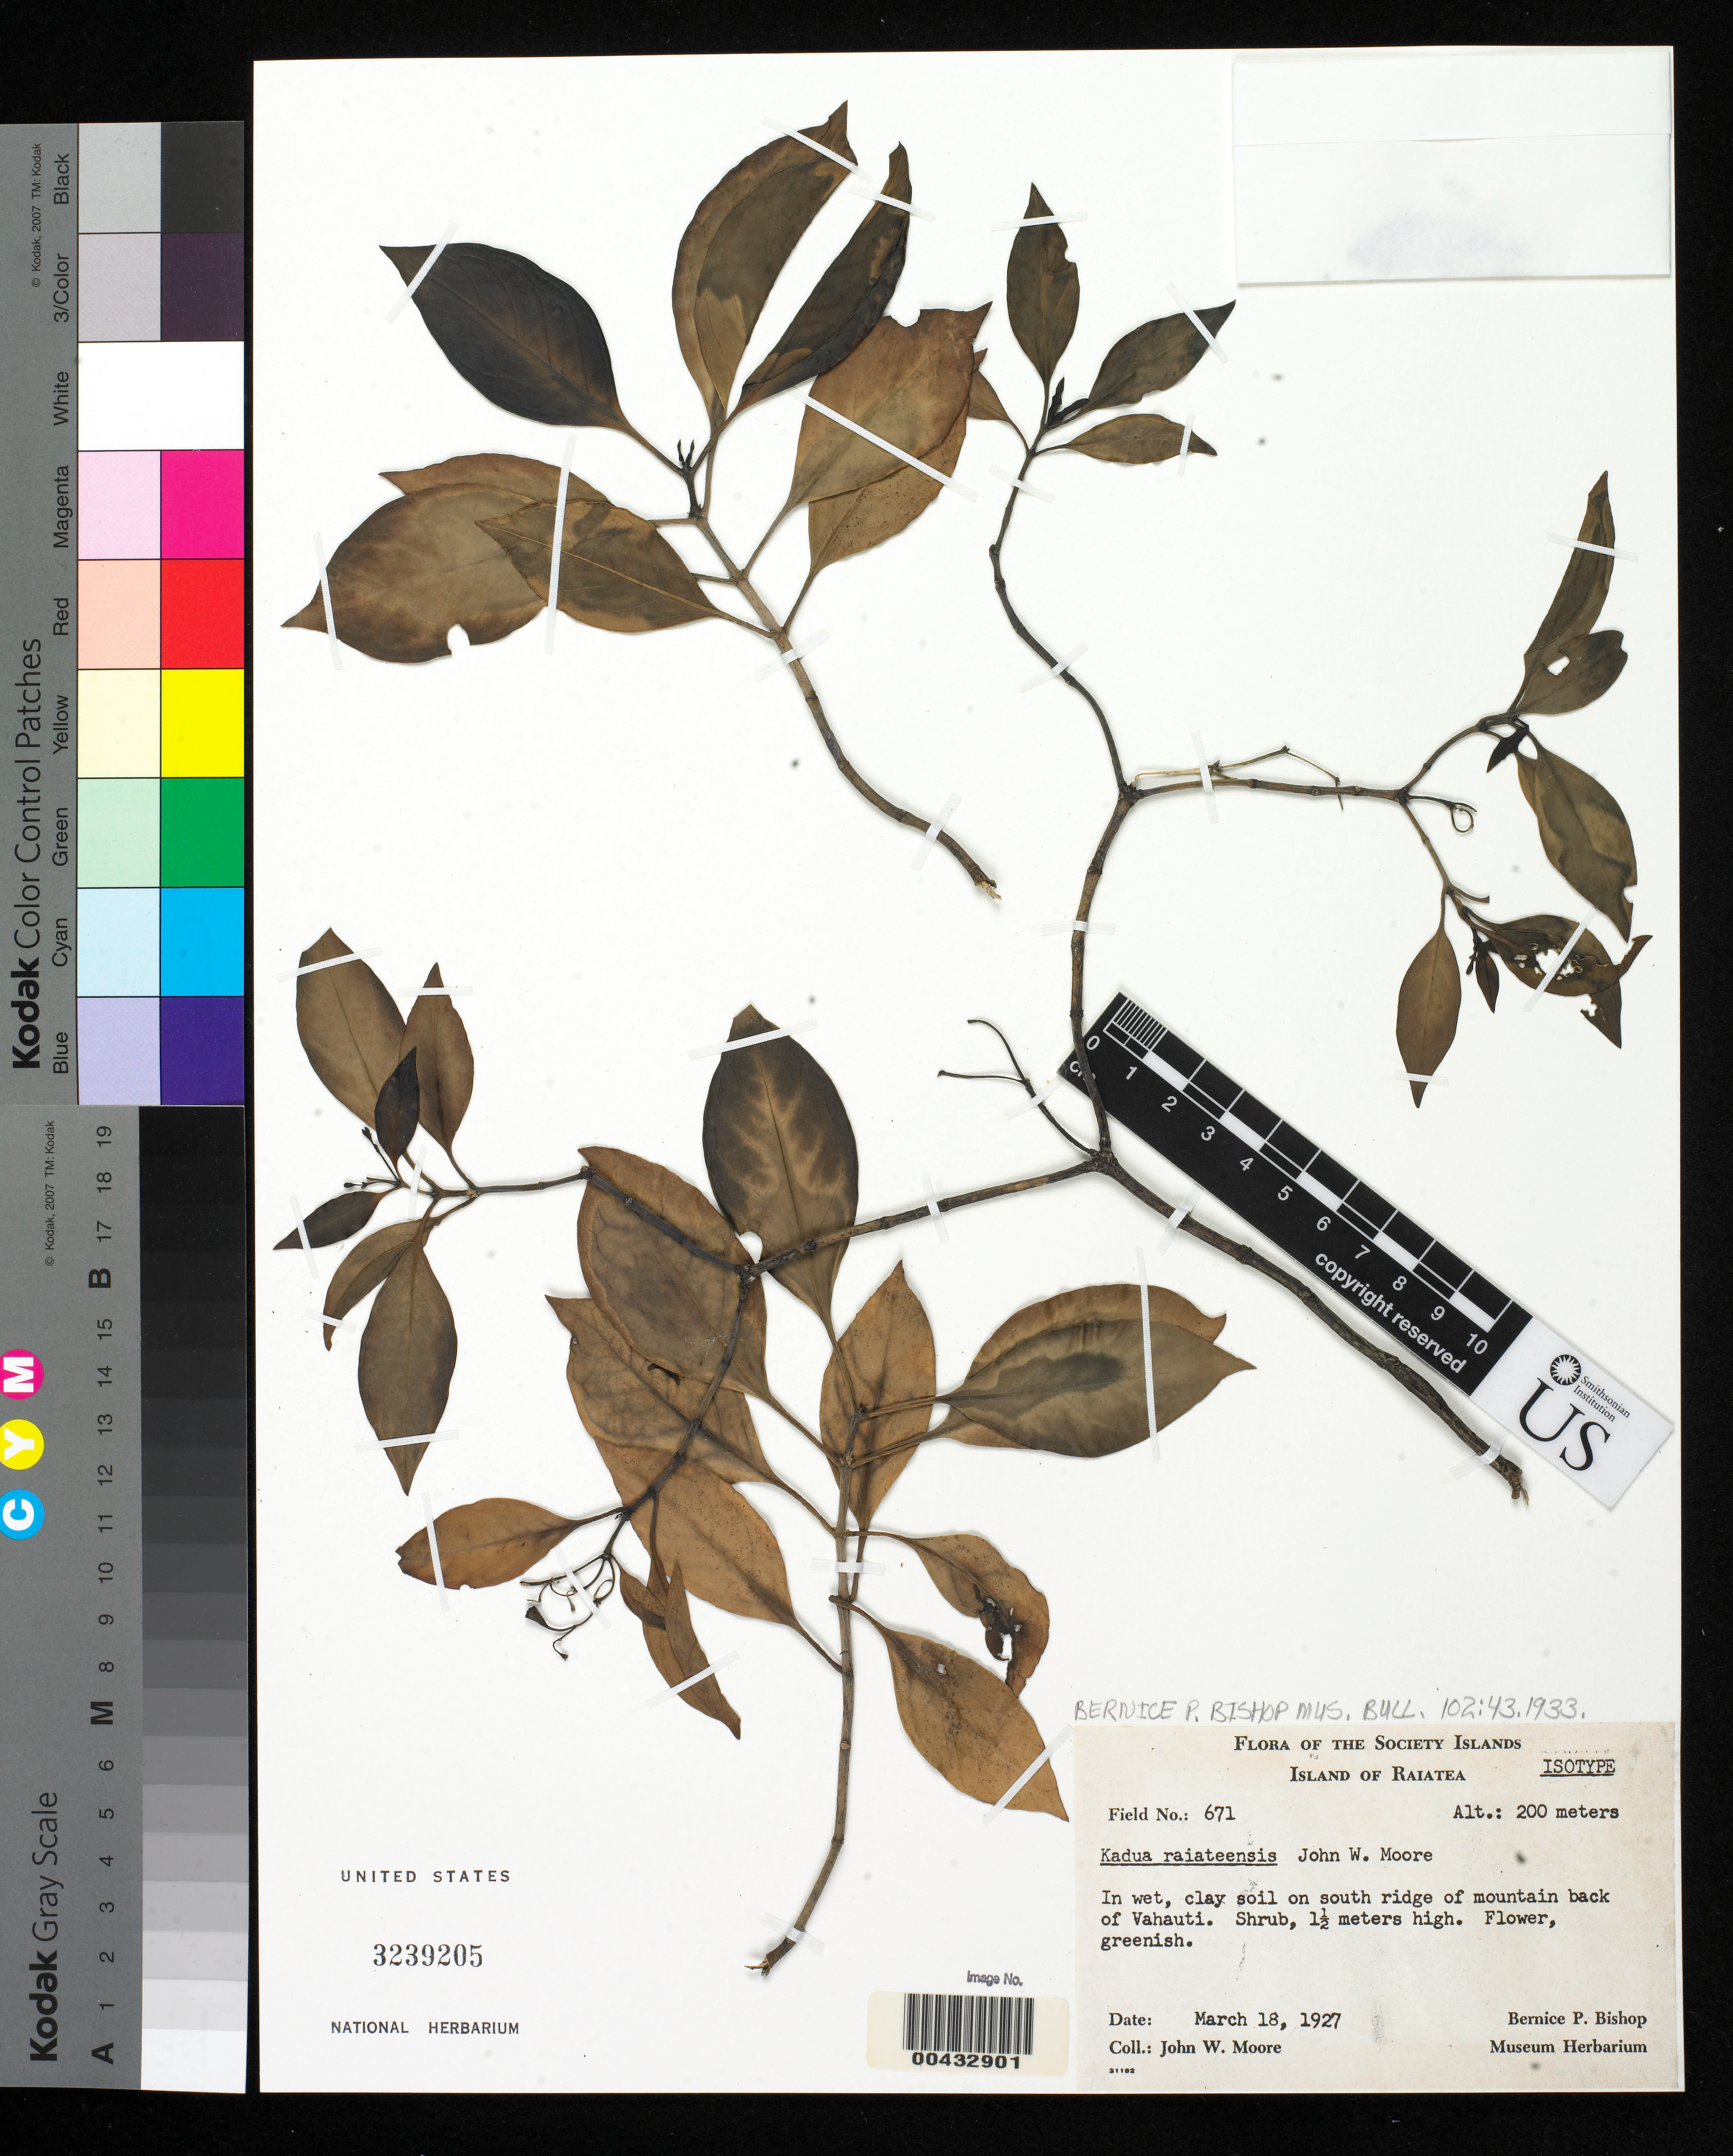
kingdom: Plantae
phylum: Tracheophyta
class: Magnoliopsida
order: Gentianales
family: Rubiaceae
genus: Kadua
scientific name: Kadua raiateensis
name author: J.W. Moore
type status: Isotype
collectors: J. W. Moore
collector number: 671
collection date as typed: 18 Mar 1927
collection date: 1927-03-18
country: French Polynesia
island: Raiatea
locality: S ridge of mountain back of Vahauti. [Society Is.]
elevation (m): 200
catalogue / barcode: US 3239205